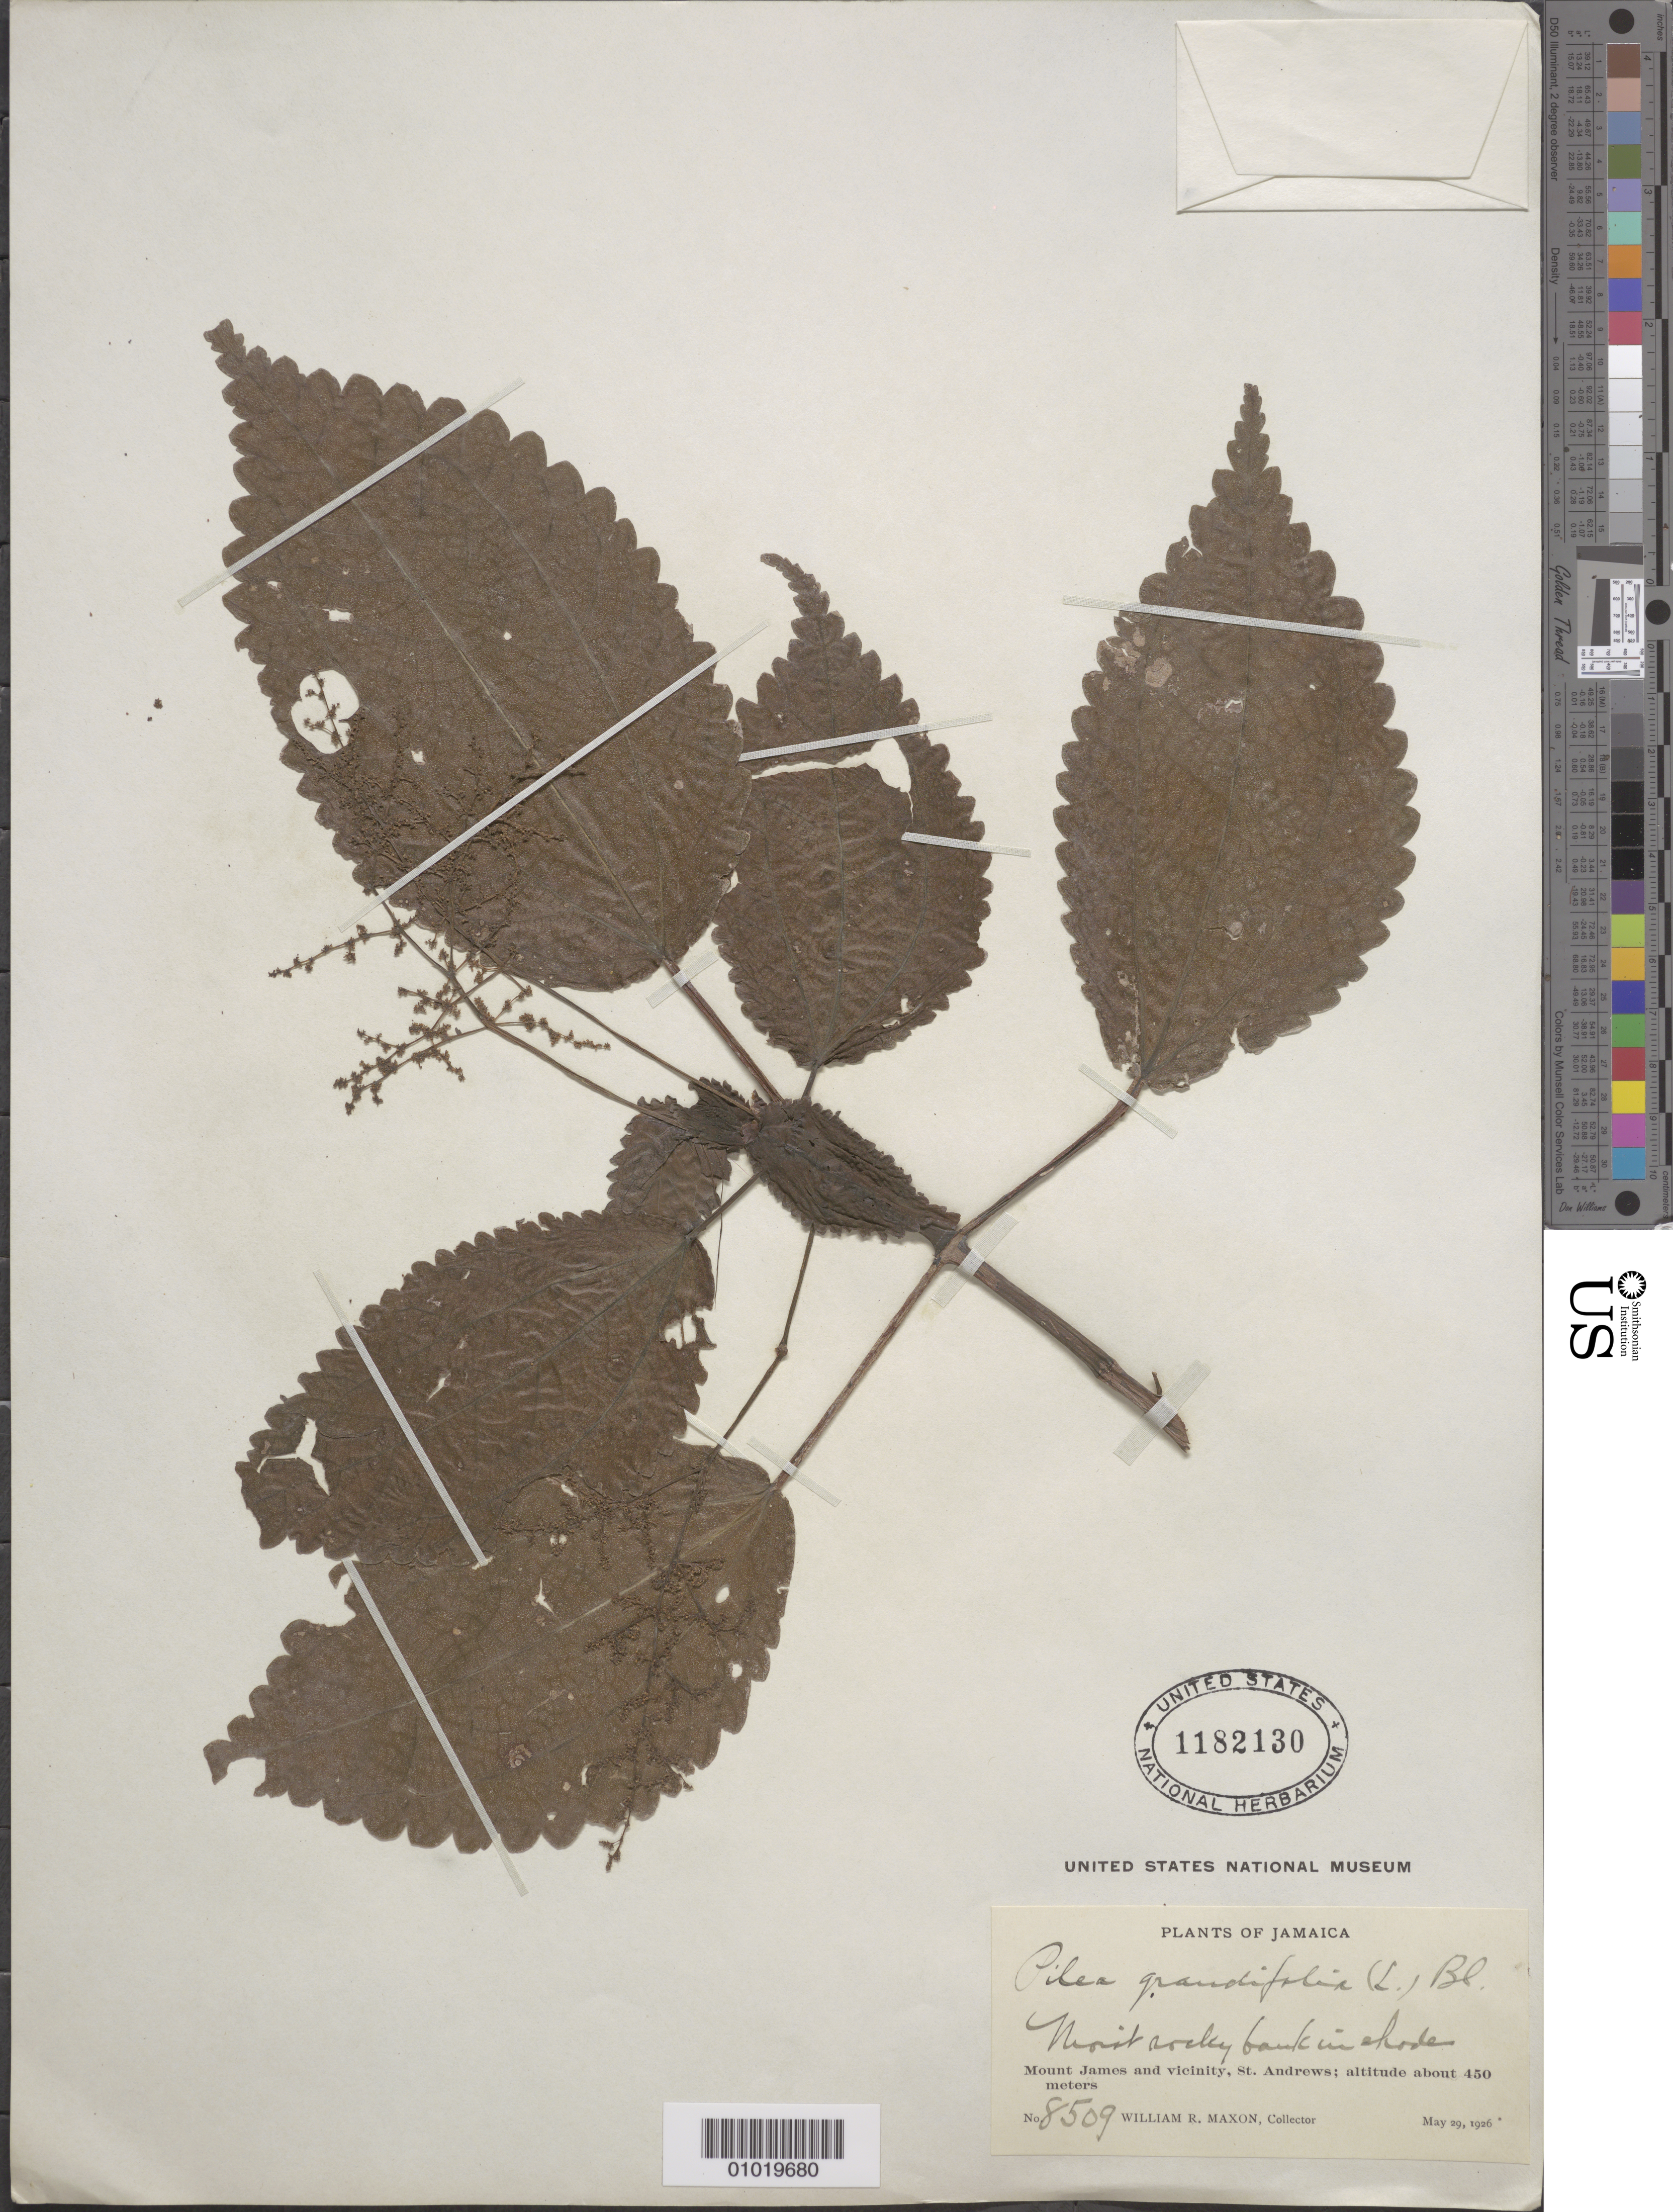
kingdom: Plantae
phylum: Tracheophyta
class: Magnoliopsida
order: Rosales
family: Urticaceae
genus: Pilea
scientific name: Pilea grandifolia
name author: (L.) Blume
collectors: W. R. Maxon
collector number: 8509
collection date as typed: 29 May 1926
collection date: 1926-05-29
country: Jamaica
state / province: Saint Andrew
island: Jamaica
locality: Mount James and vicinity, St. Andrews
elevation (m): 450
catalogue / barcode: US 1182130